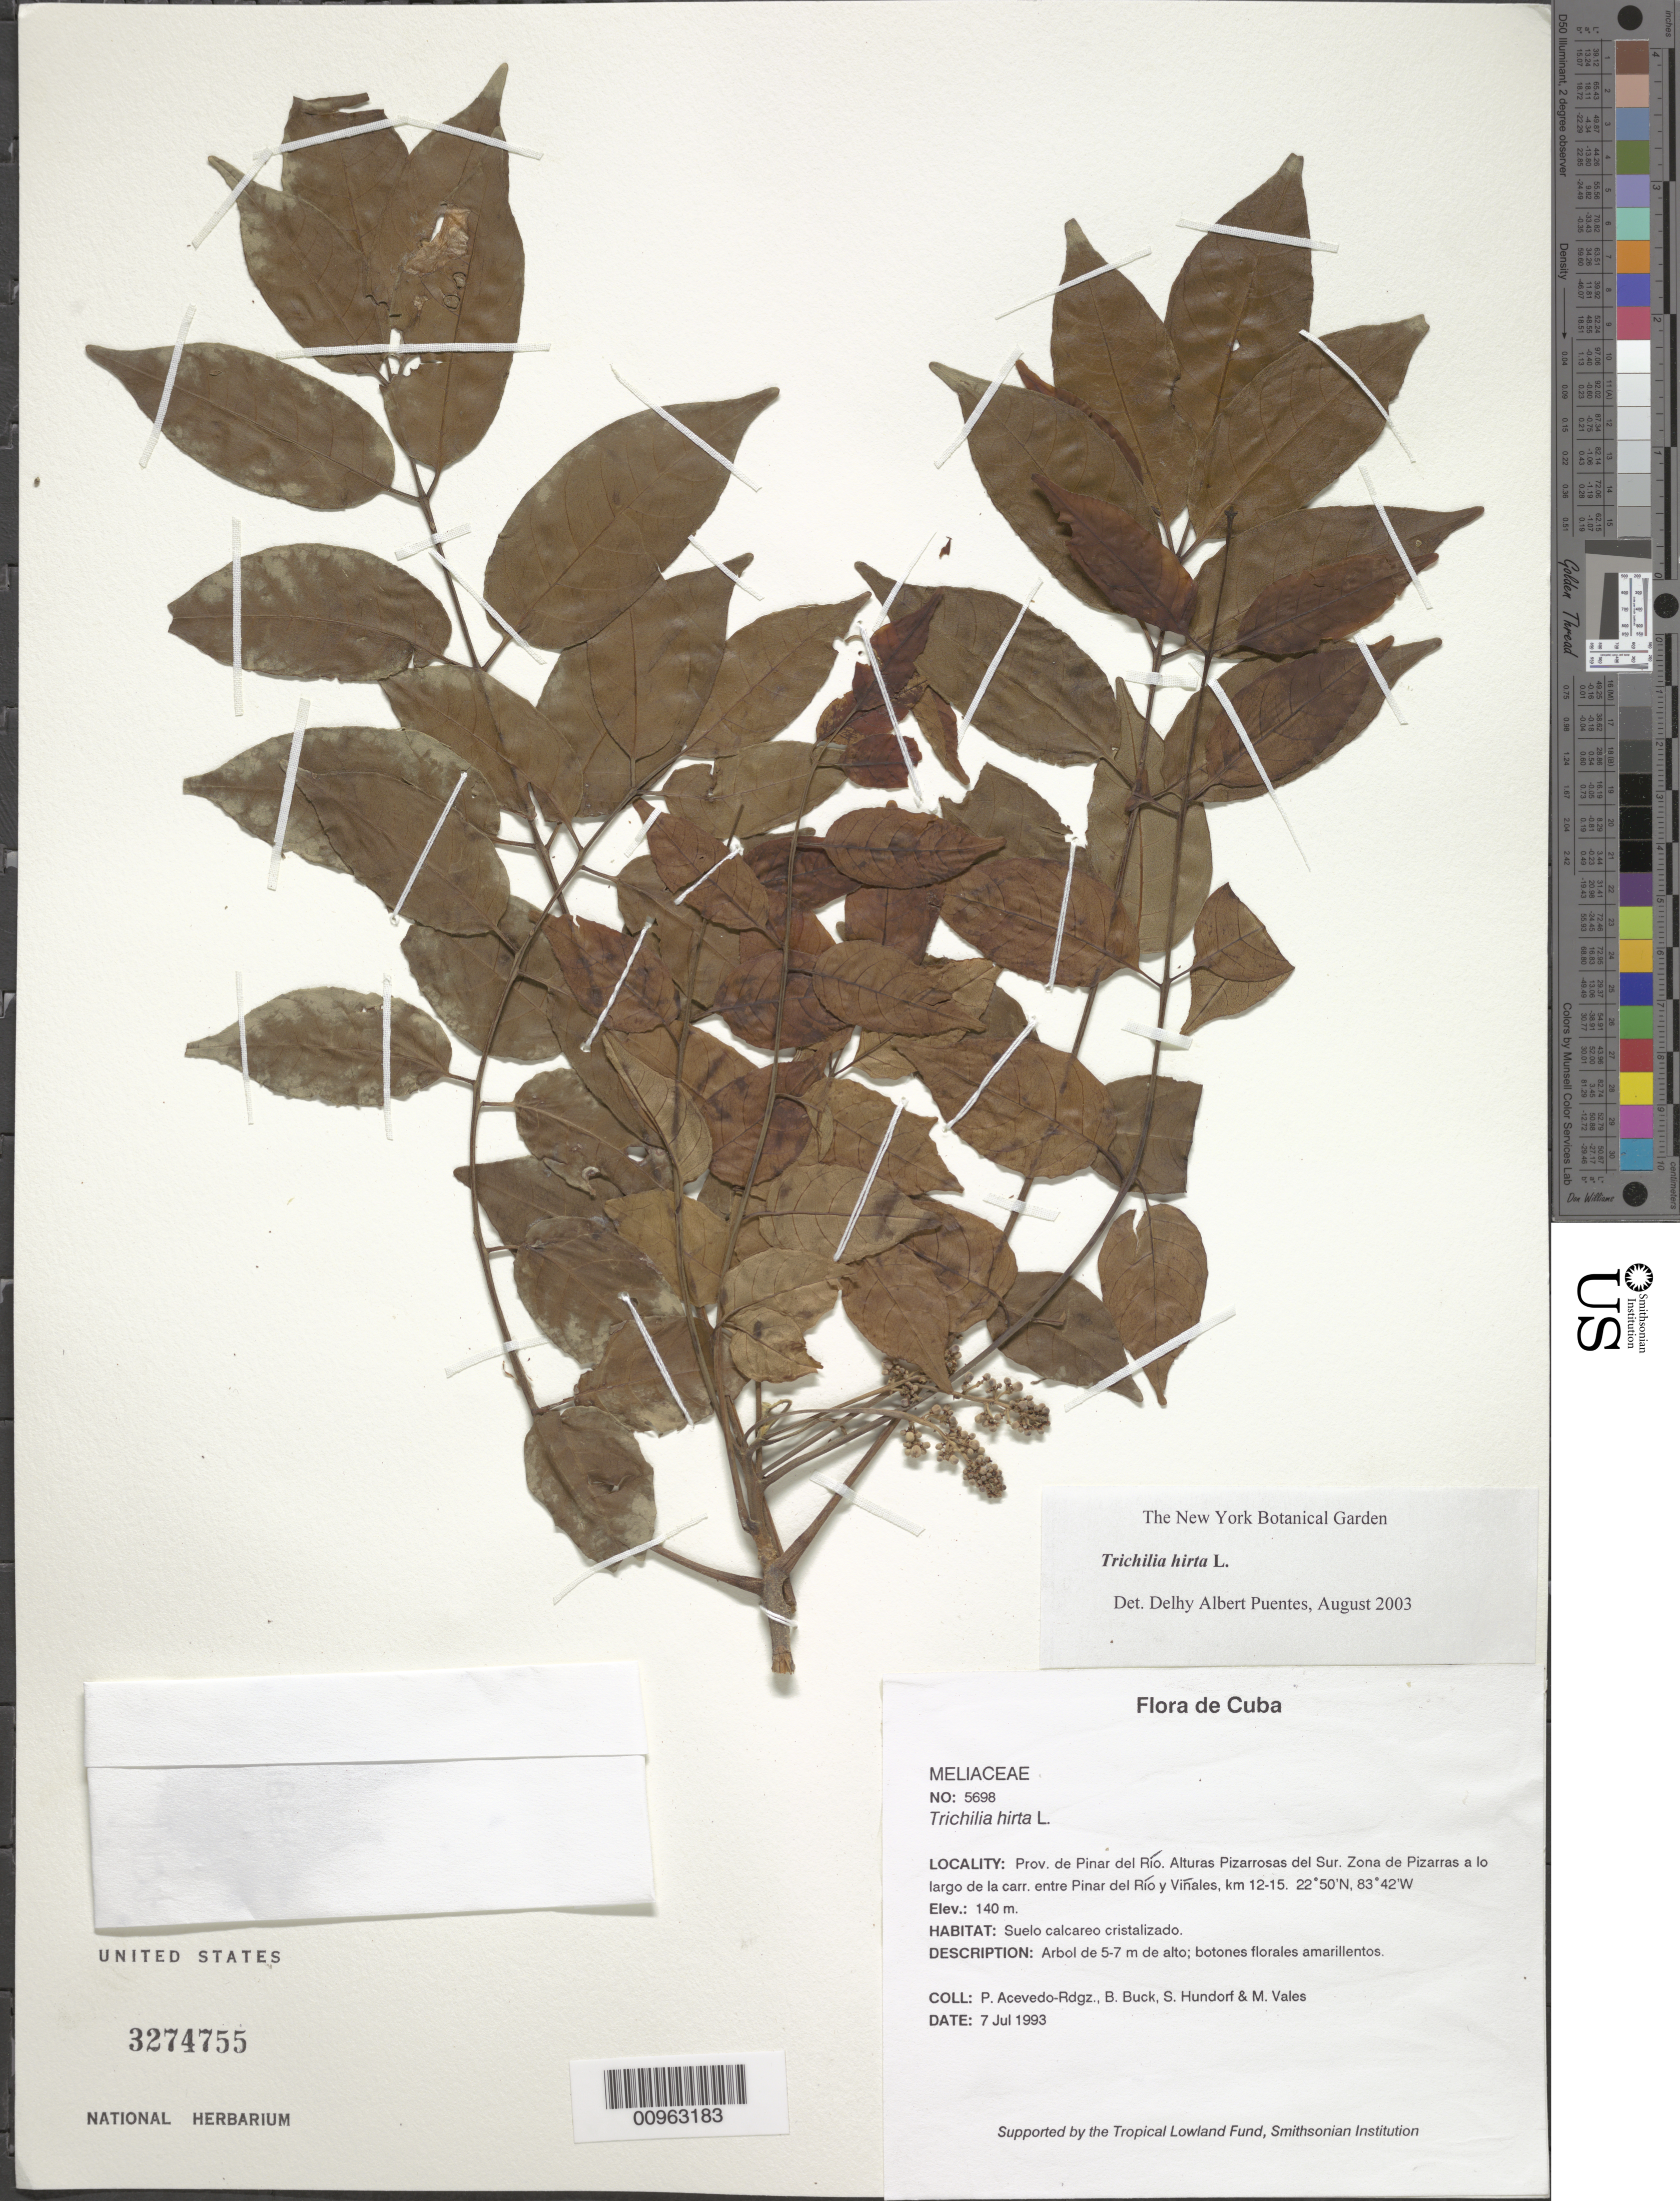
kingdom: Plantae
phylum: Tracheophyta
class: Magnoliopsida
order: Sapindales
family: Meliaceae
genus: Trichilia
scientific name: Trichilia hirta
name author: L.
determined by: Puentes, D. A.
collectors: P. Acevedo-Rodr., B. Buck, S. Hundorf & M. Vales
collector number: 5698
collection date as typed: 07 Jul 1993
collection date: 1993-07-07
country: Cuba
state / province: Pinar del Rio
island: Cuba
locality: Alturas Pizarrosas del Sur, Zona de Pizarras a lo largo de la carr entre Pinar del Río y Viñales, km 12-15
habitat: Suelo calcareo cristalizado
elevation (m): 140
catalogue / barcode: US 3274755